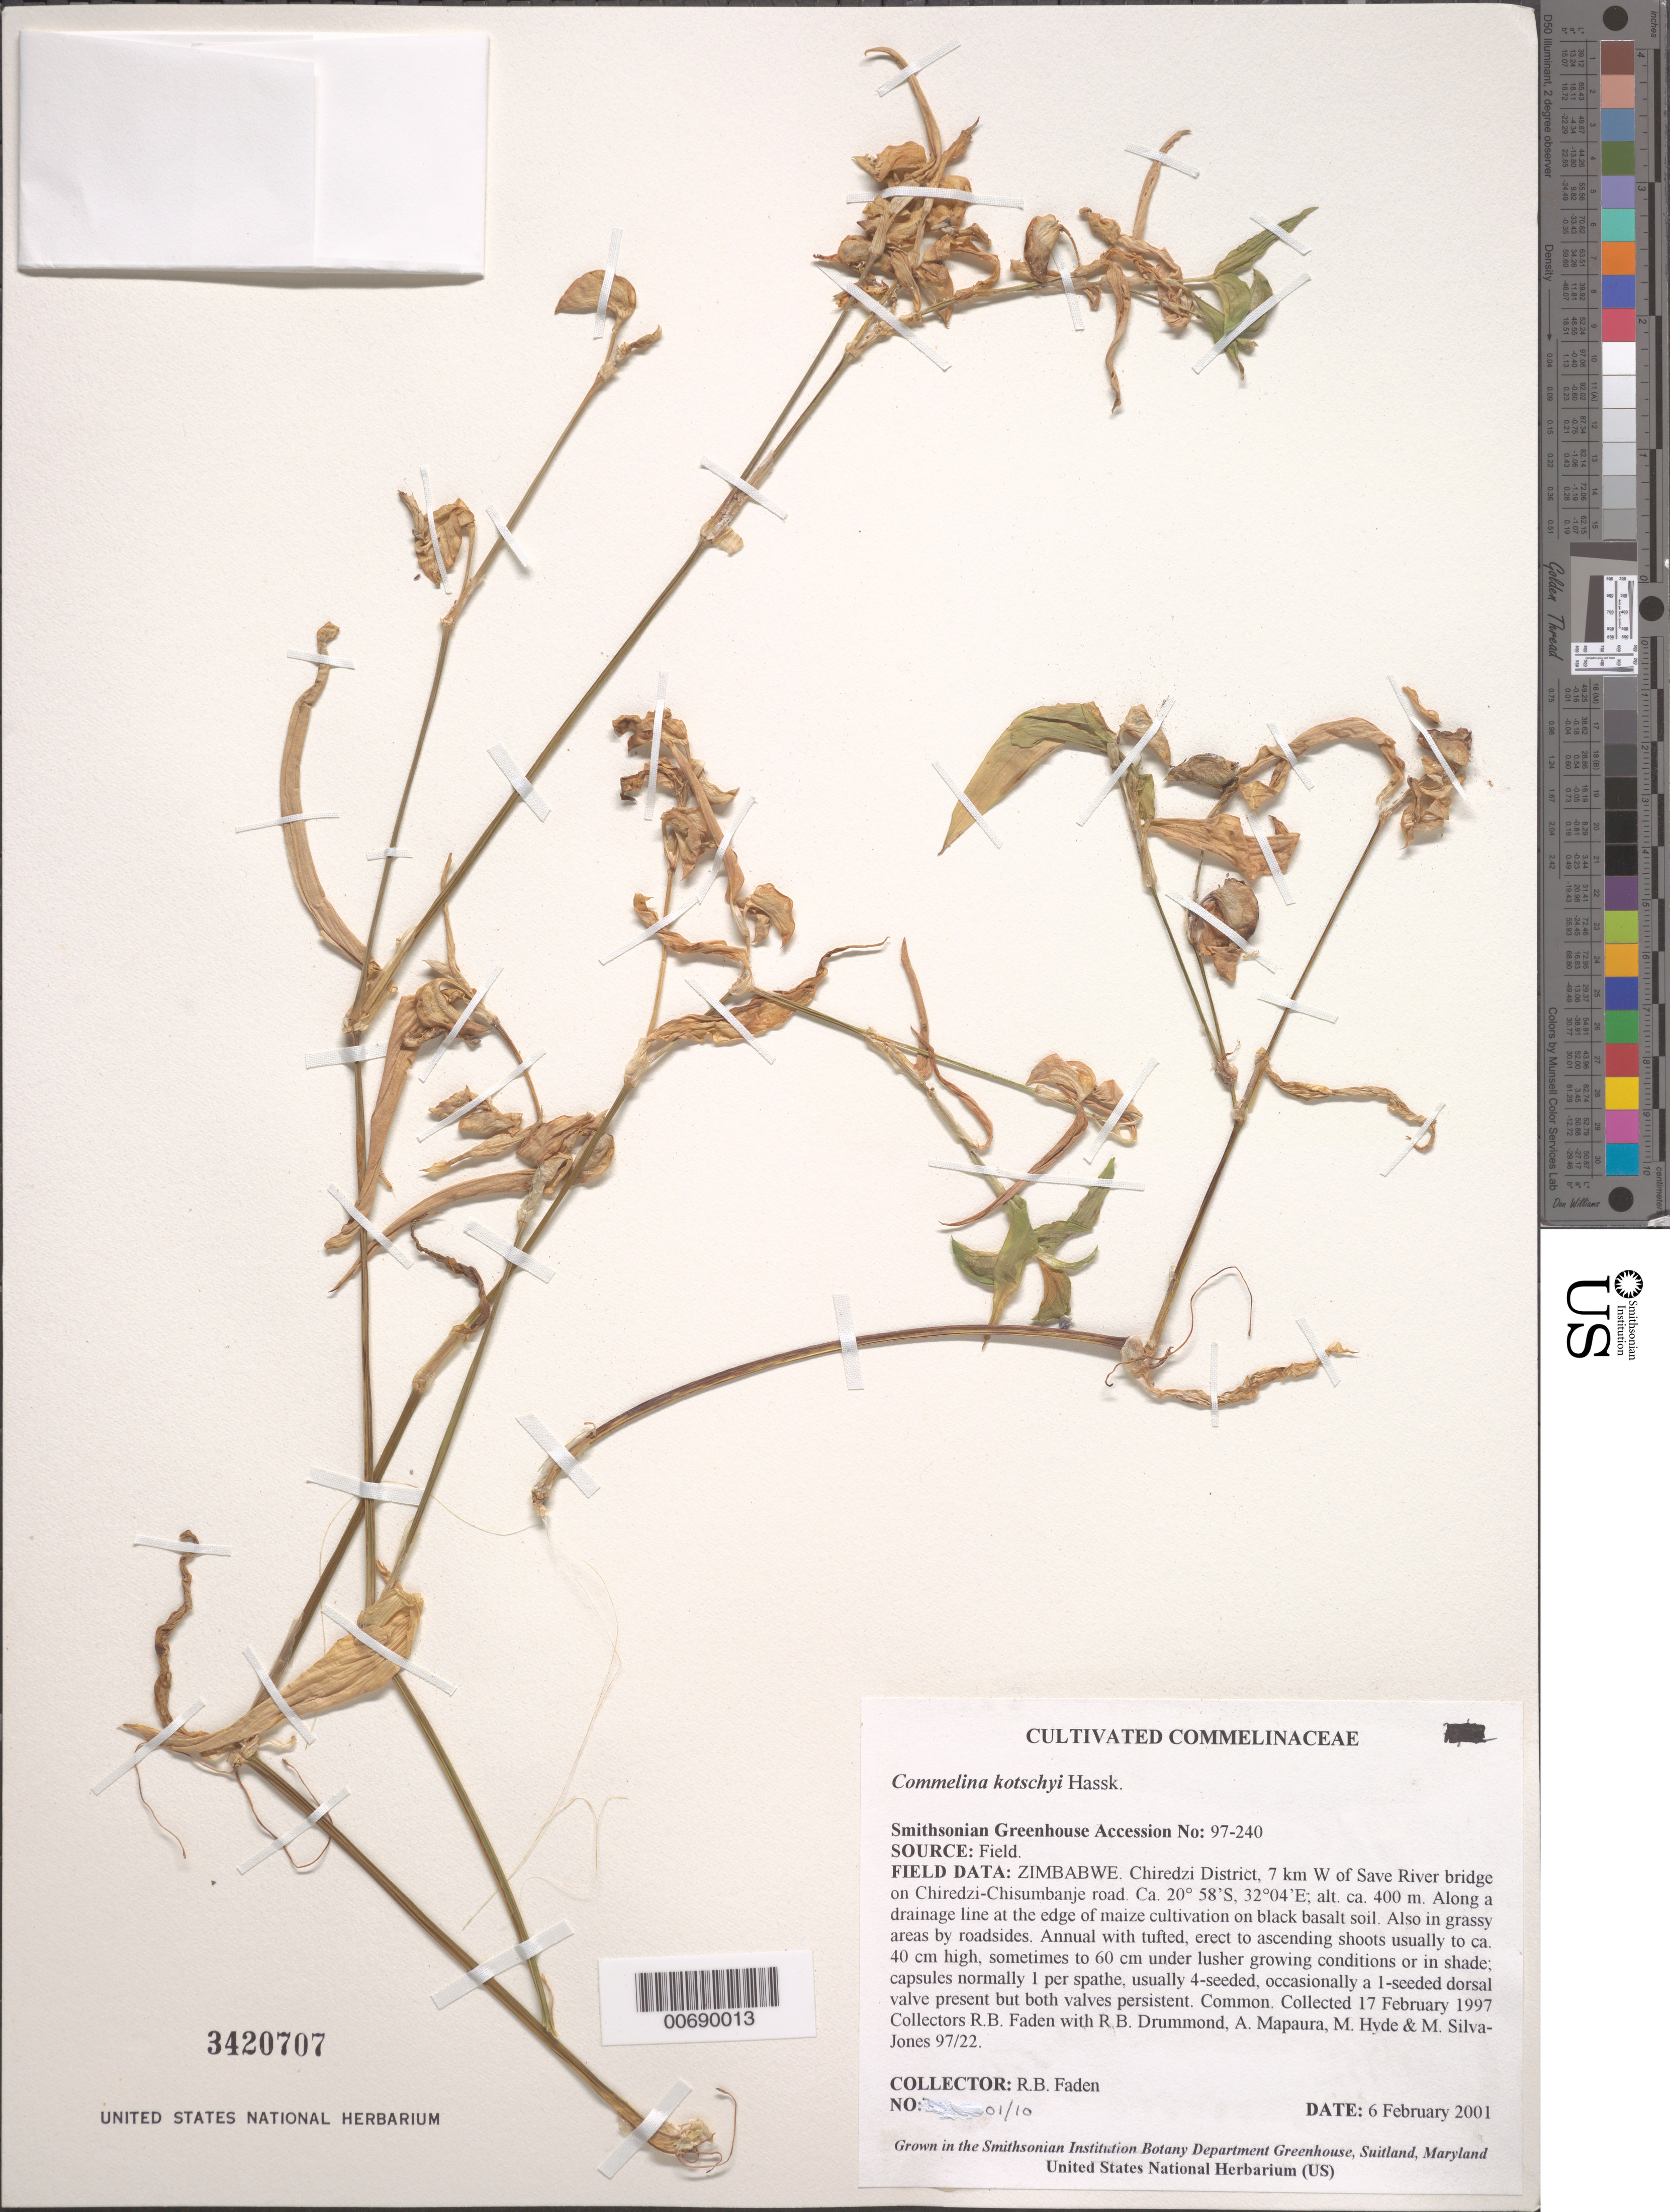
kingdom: Plantae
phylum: Tracheophyta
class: Liliopsida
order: Commelinales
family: Commelinaceae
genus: Commelina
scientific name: Commelina kotschyi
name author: Hassk.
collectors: R. B. Faden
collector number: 01/10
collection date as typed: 06 Feb 2001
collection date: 2001-02-06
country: United States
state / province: Maryland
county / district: Prince George's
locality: Smithsonian Greenhouse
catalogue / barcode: US 3420707